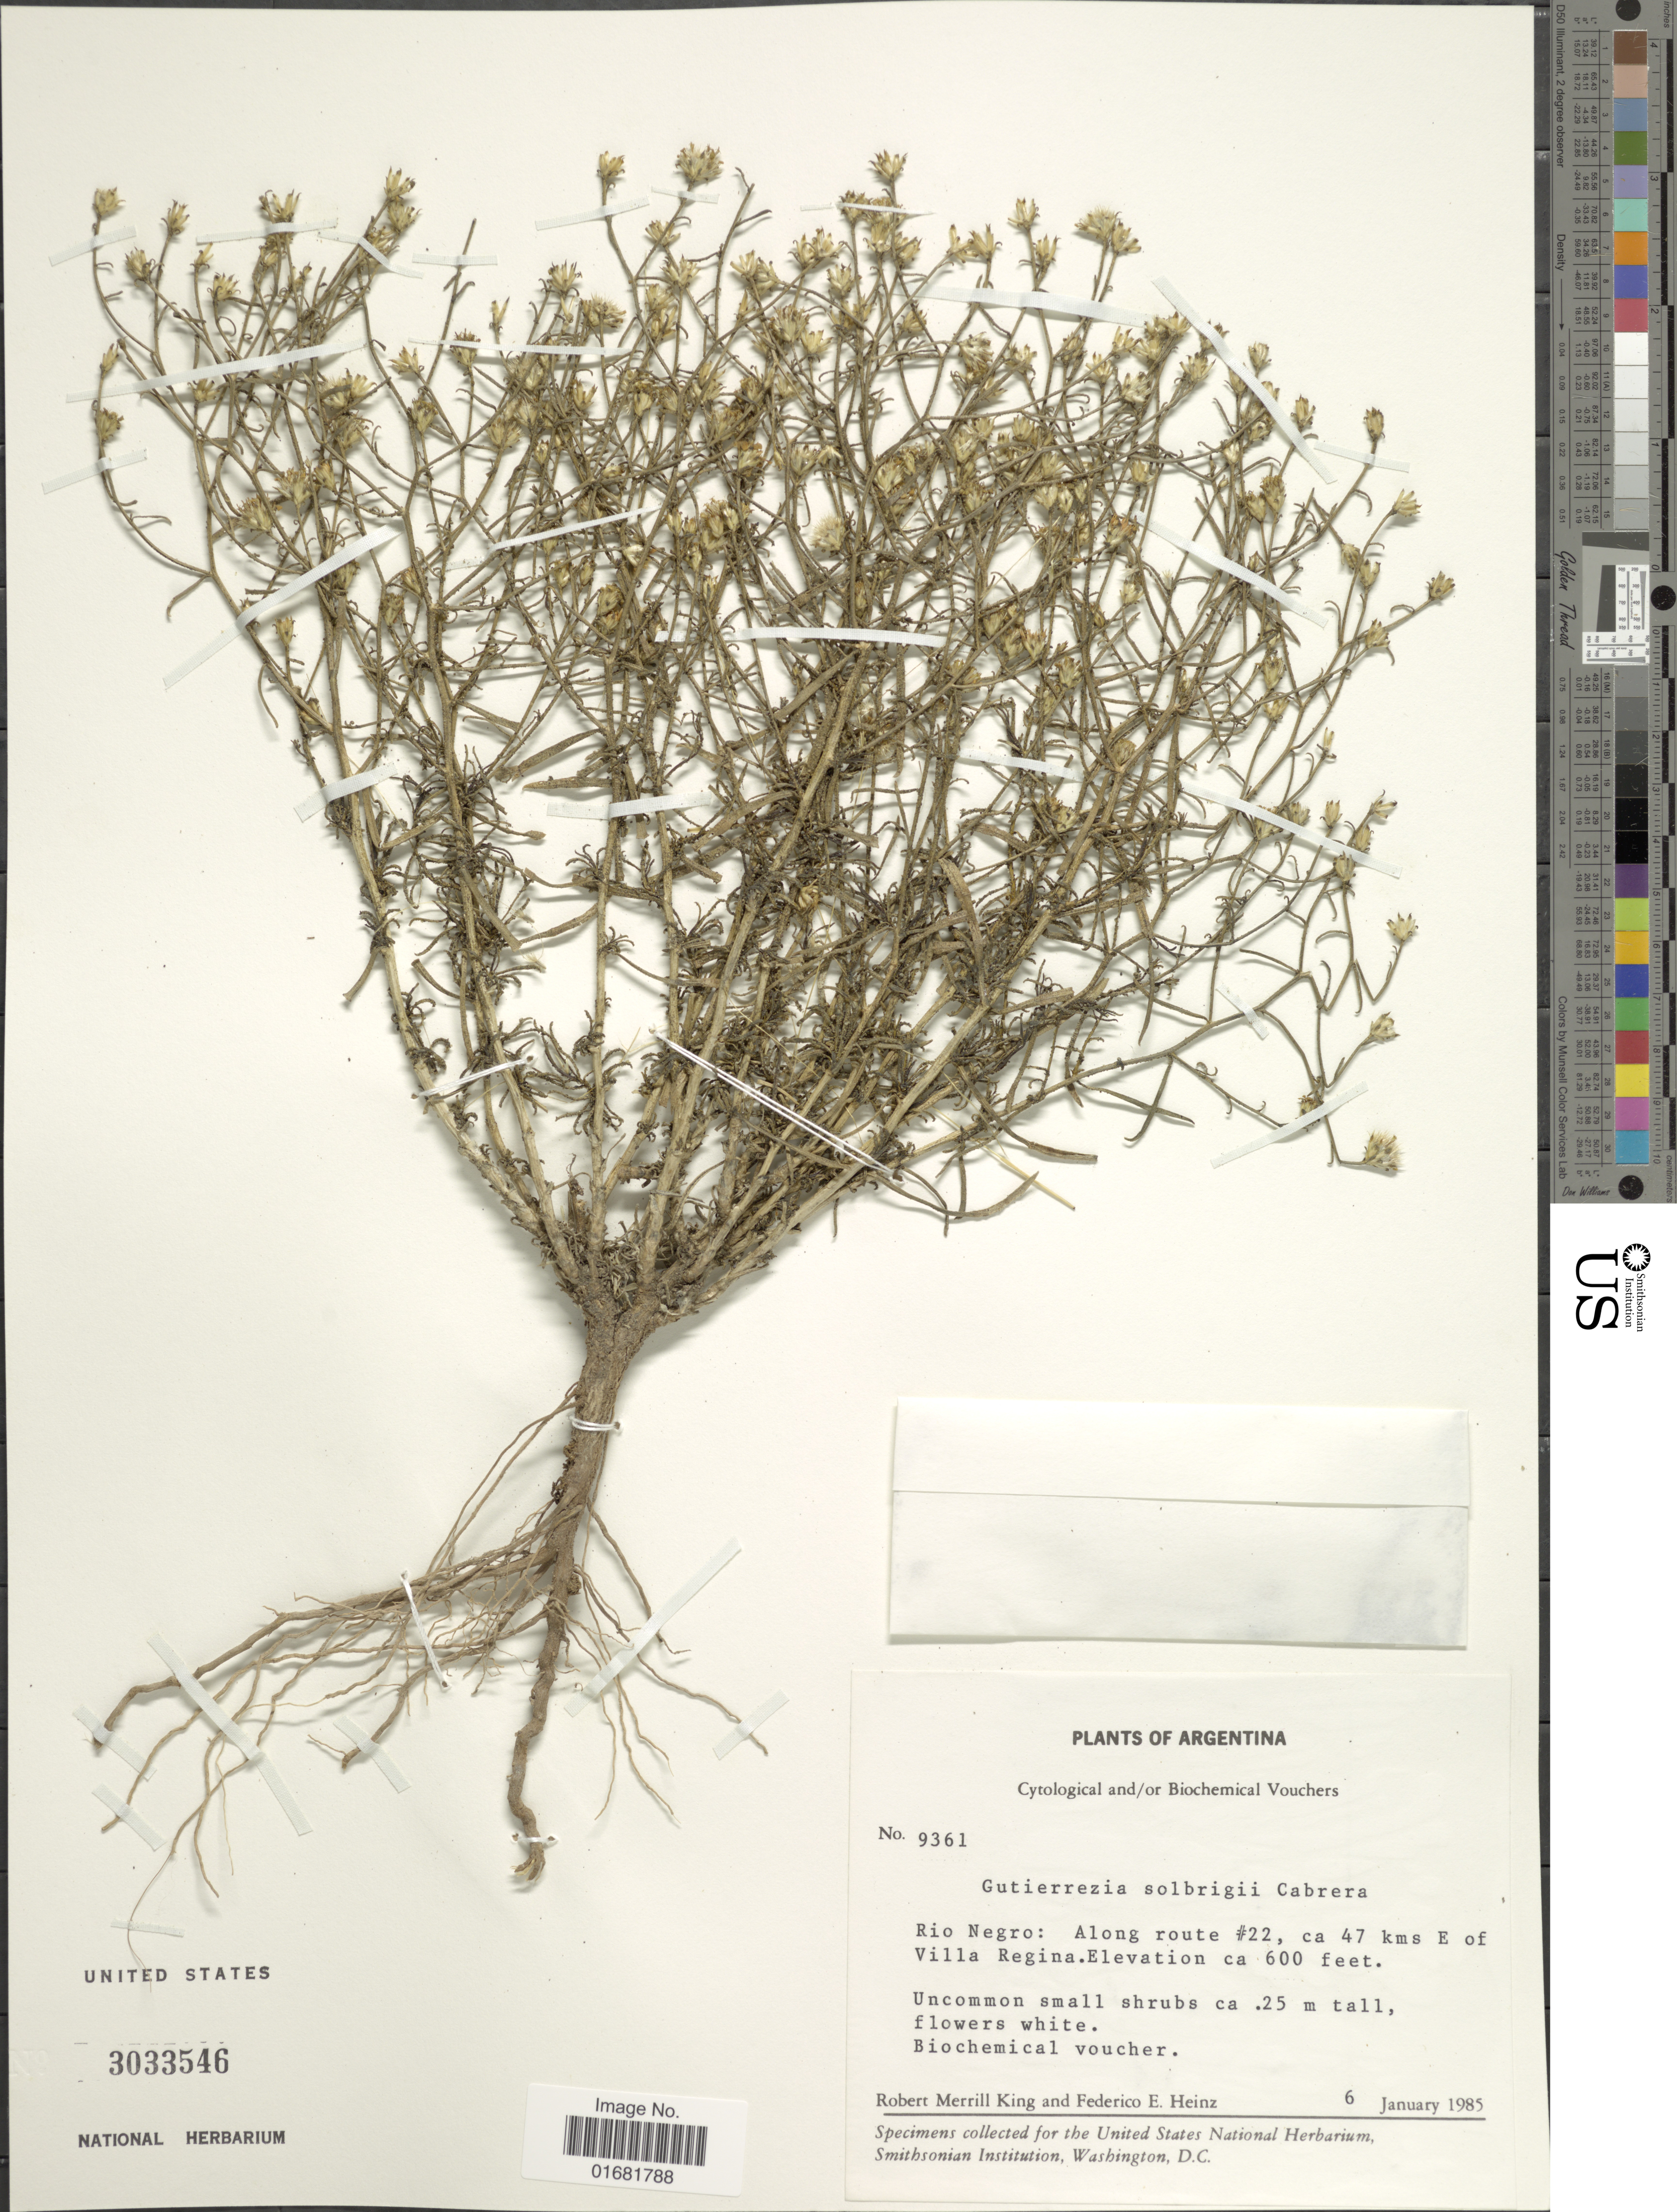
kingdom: Plantae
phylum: Tracheophyta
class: Magnoliopsida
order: Asterales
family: Asteraceae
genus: Gutierrezia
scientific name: Gutierrezia spathulata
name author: (Phil.) Kurtz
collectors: R. M. King & F. Heinz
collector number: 9361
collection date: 1985-01-06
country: Argentina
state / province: Rio Negro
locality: Along Route #22, ca 47 kms E of Villa Regina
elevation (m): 183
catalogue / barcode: US 3033546